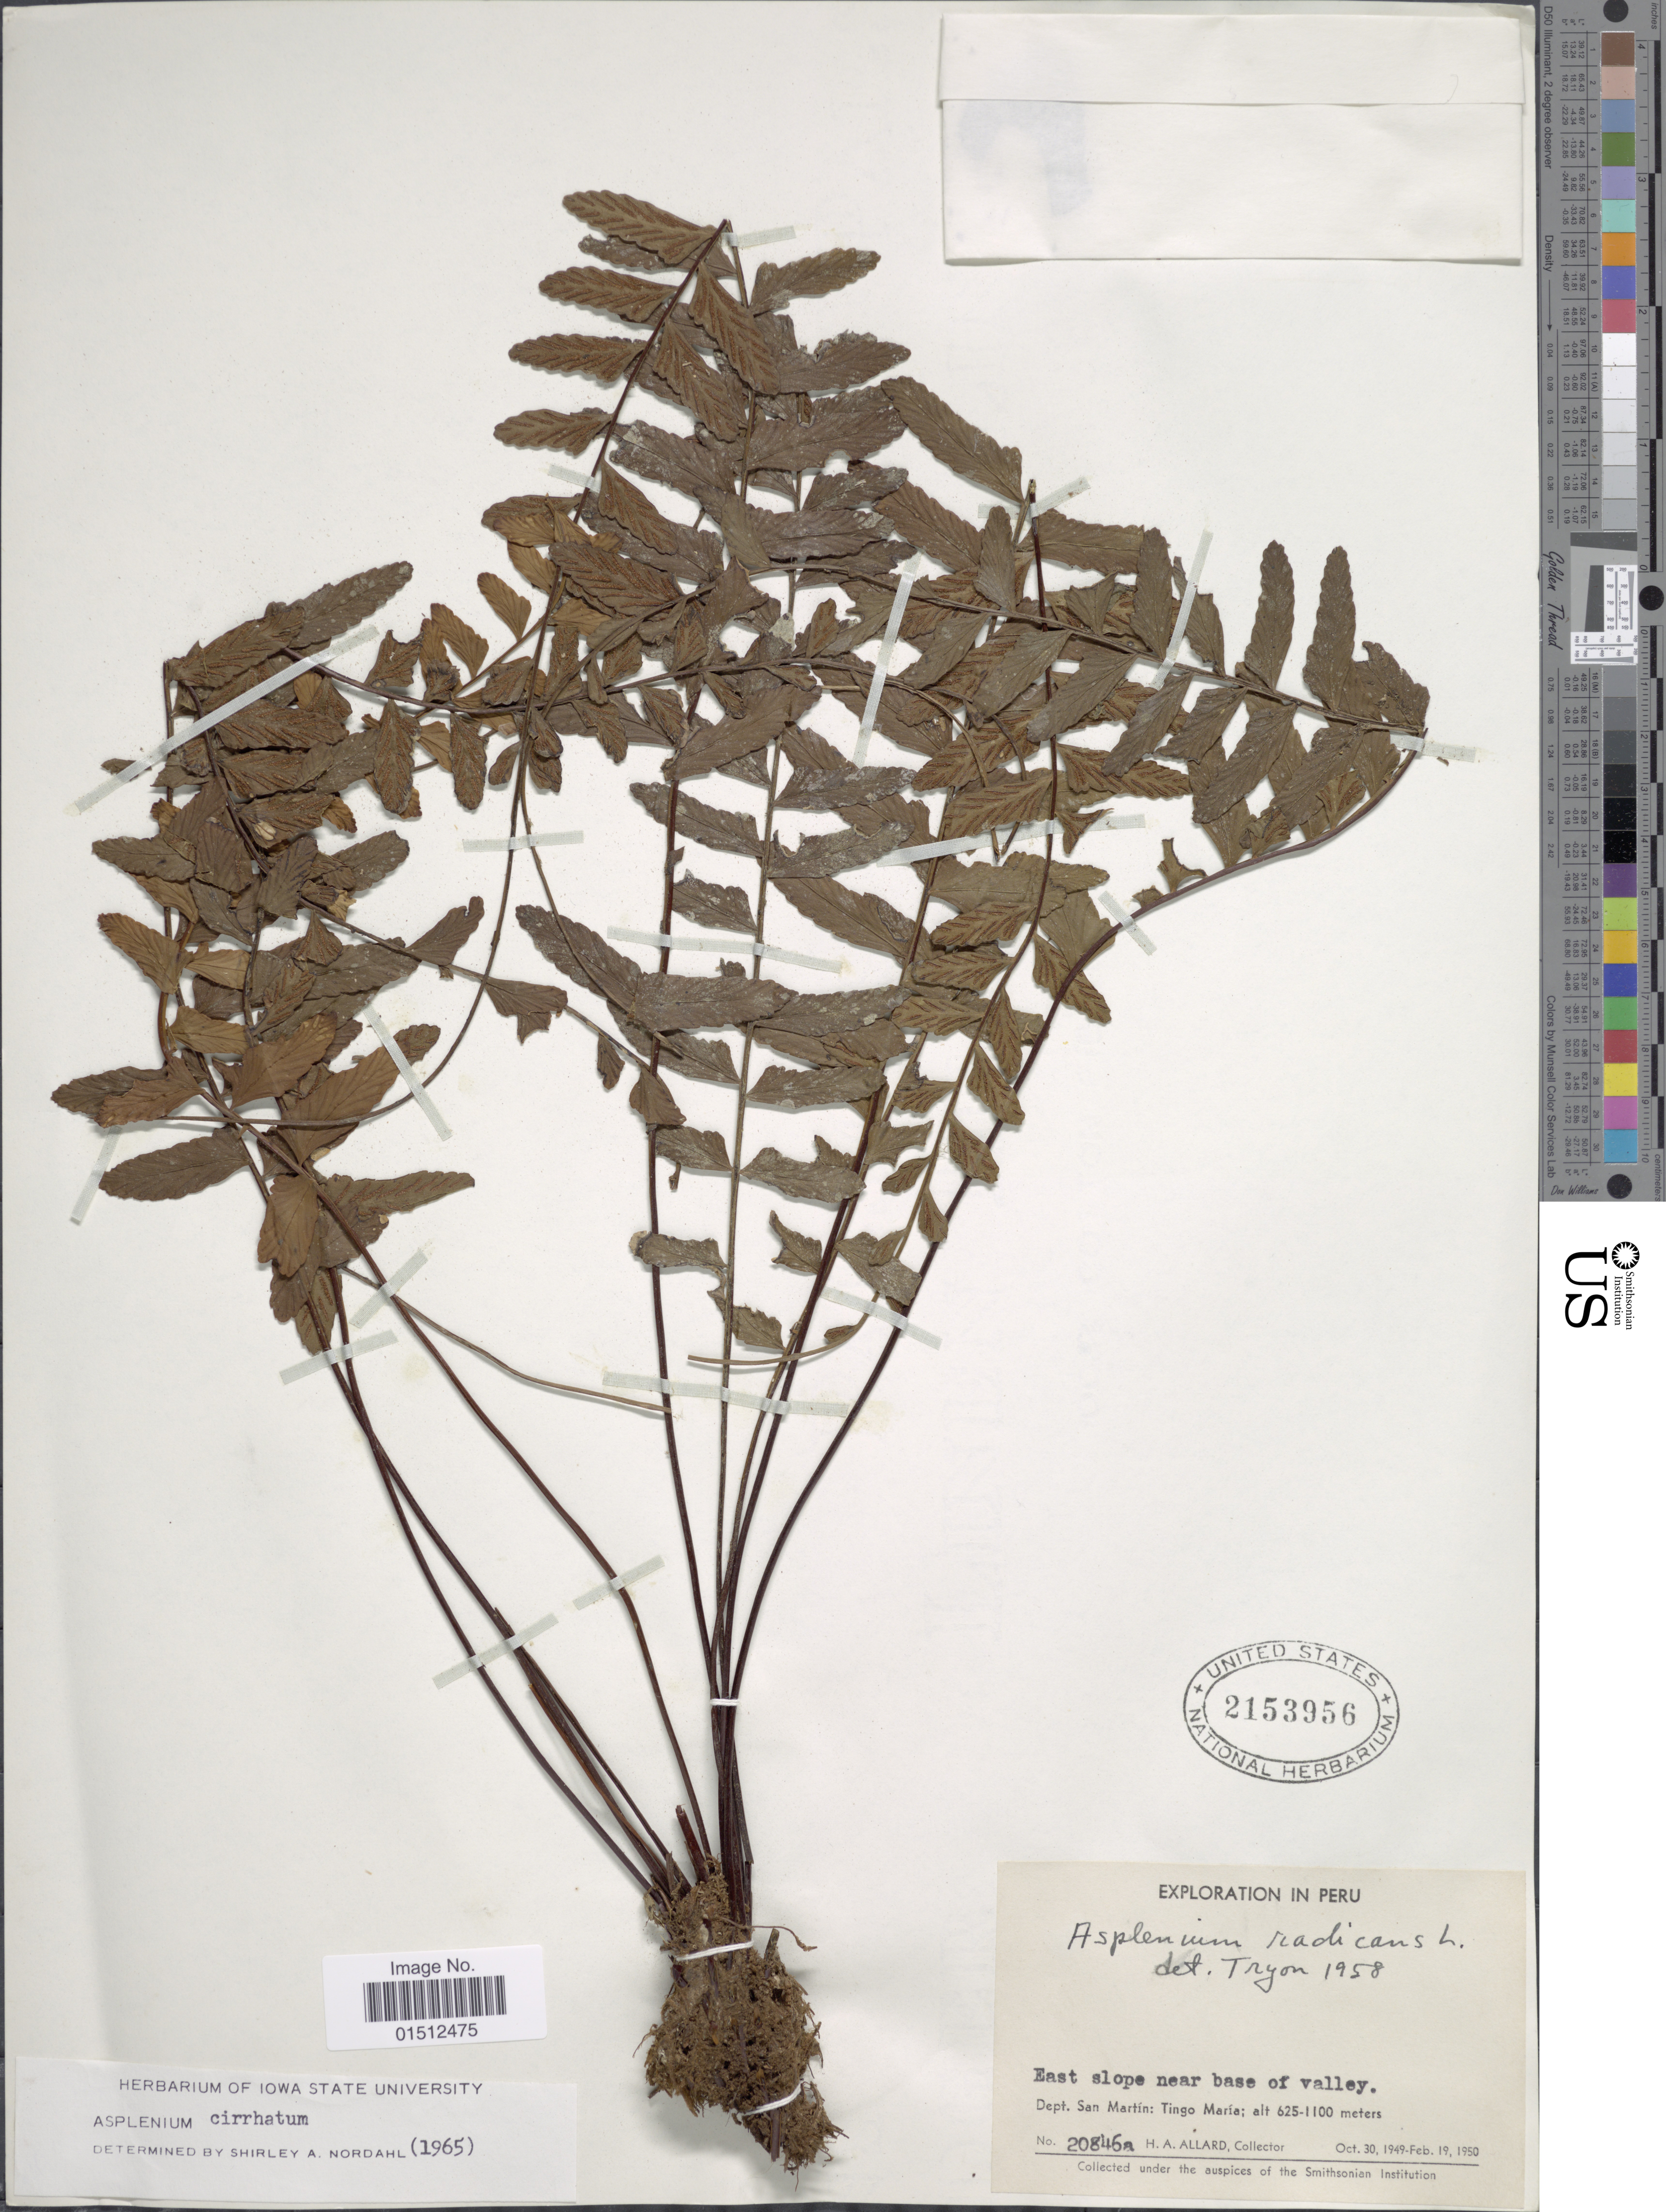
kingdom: Plantae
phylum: Tracheophyta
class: Polypodiopsida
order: Polypodiales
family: Aspleniaceae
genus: Asplenium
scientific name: Asplenium radicans var. cirrhatum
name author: (Rich. ex Willd.) Rosenst.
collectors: H. A. Allard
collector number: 20846a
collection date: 1949-10-30/1950-02-19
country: Peru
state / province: San Martín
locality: Peru. East slope near base of valley, Dept. San Martin: Tingo Maria.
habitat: slope near base of valley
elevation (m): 625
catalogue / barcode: US 2153956